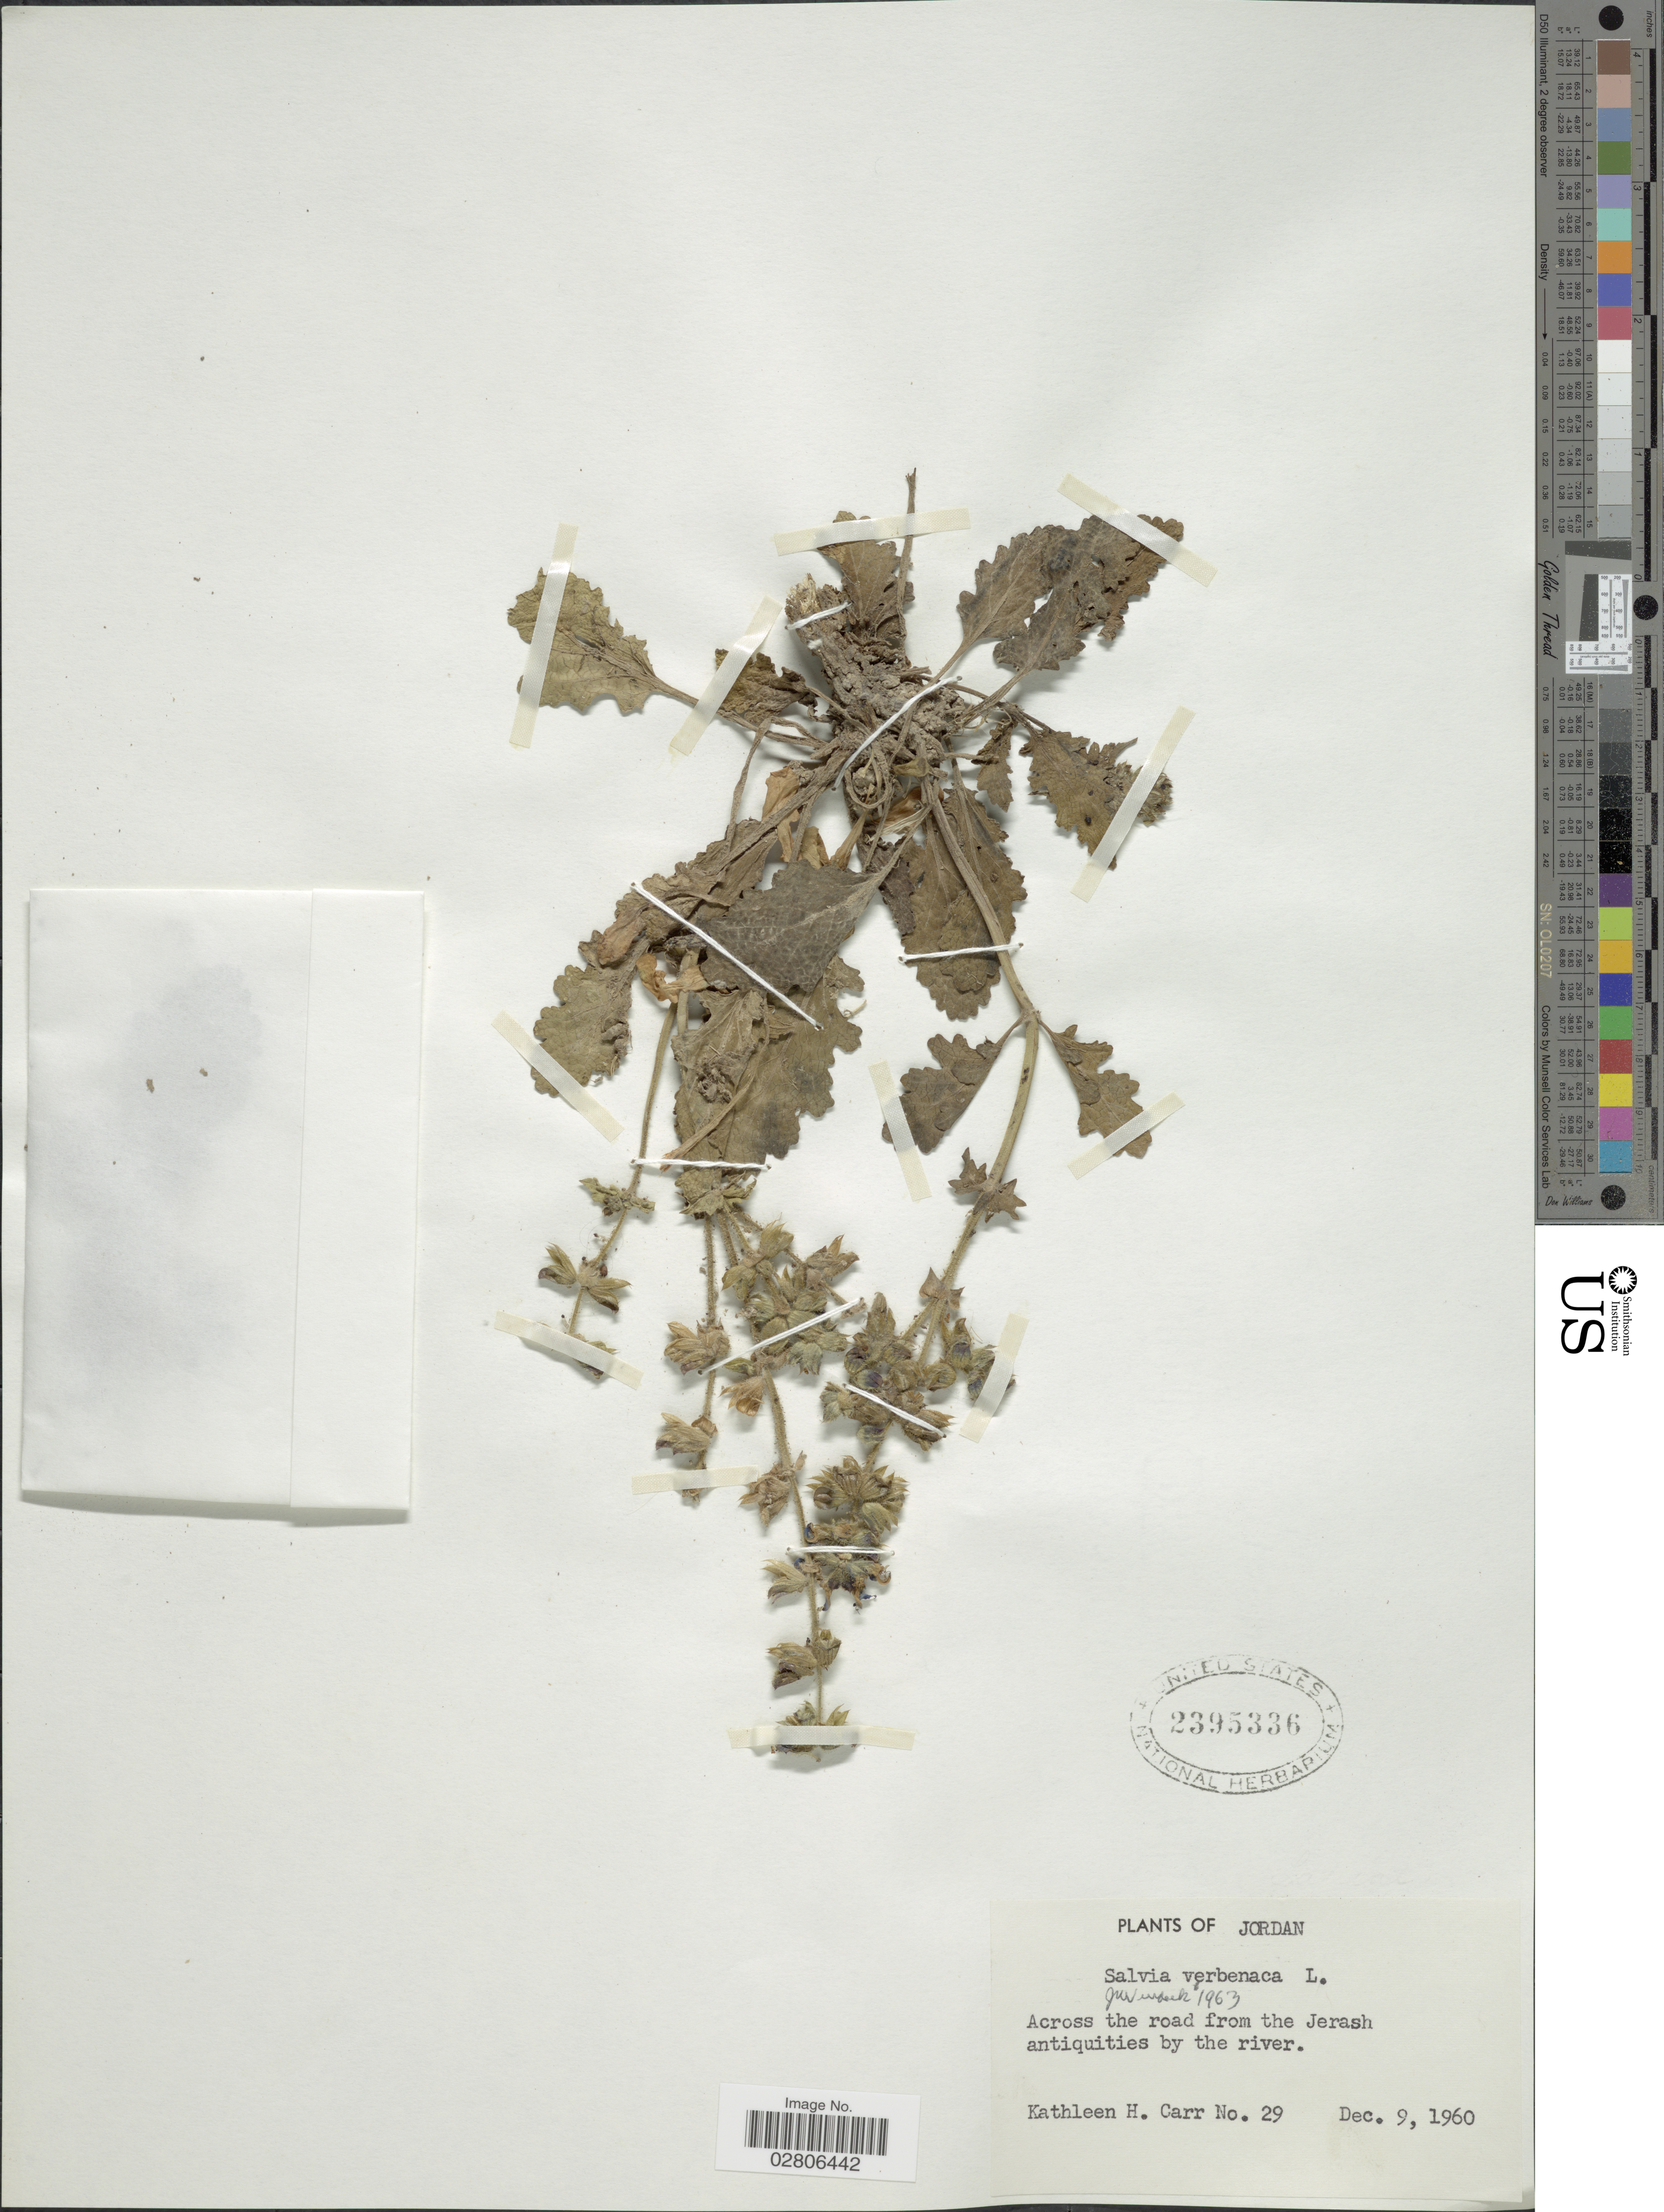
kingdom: Plantae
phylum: Tracheophyta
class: Magnoliopsida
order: Lamiales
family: Lamiaceae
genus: Salvia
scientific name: Salvia verbenacea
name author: L.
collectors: K. Carr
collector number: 29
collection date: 1960-12-09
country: Jordan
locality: Across the road from the Jerash antiquities by the river.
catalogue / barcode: US 2395336